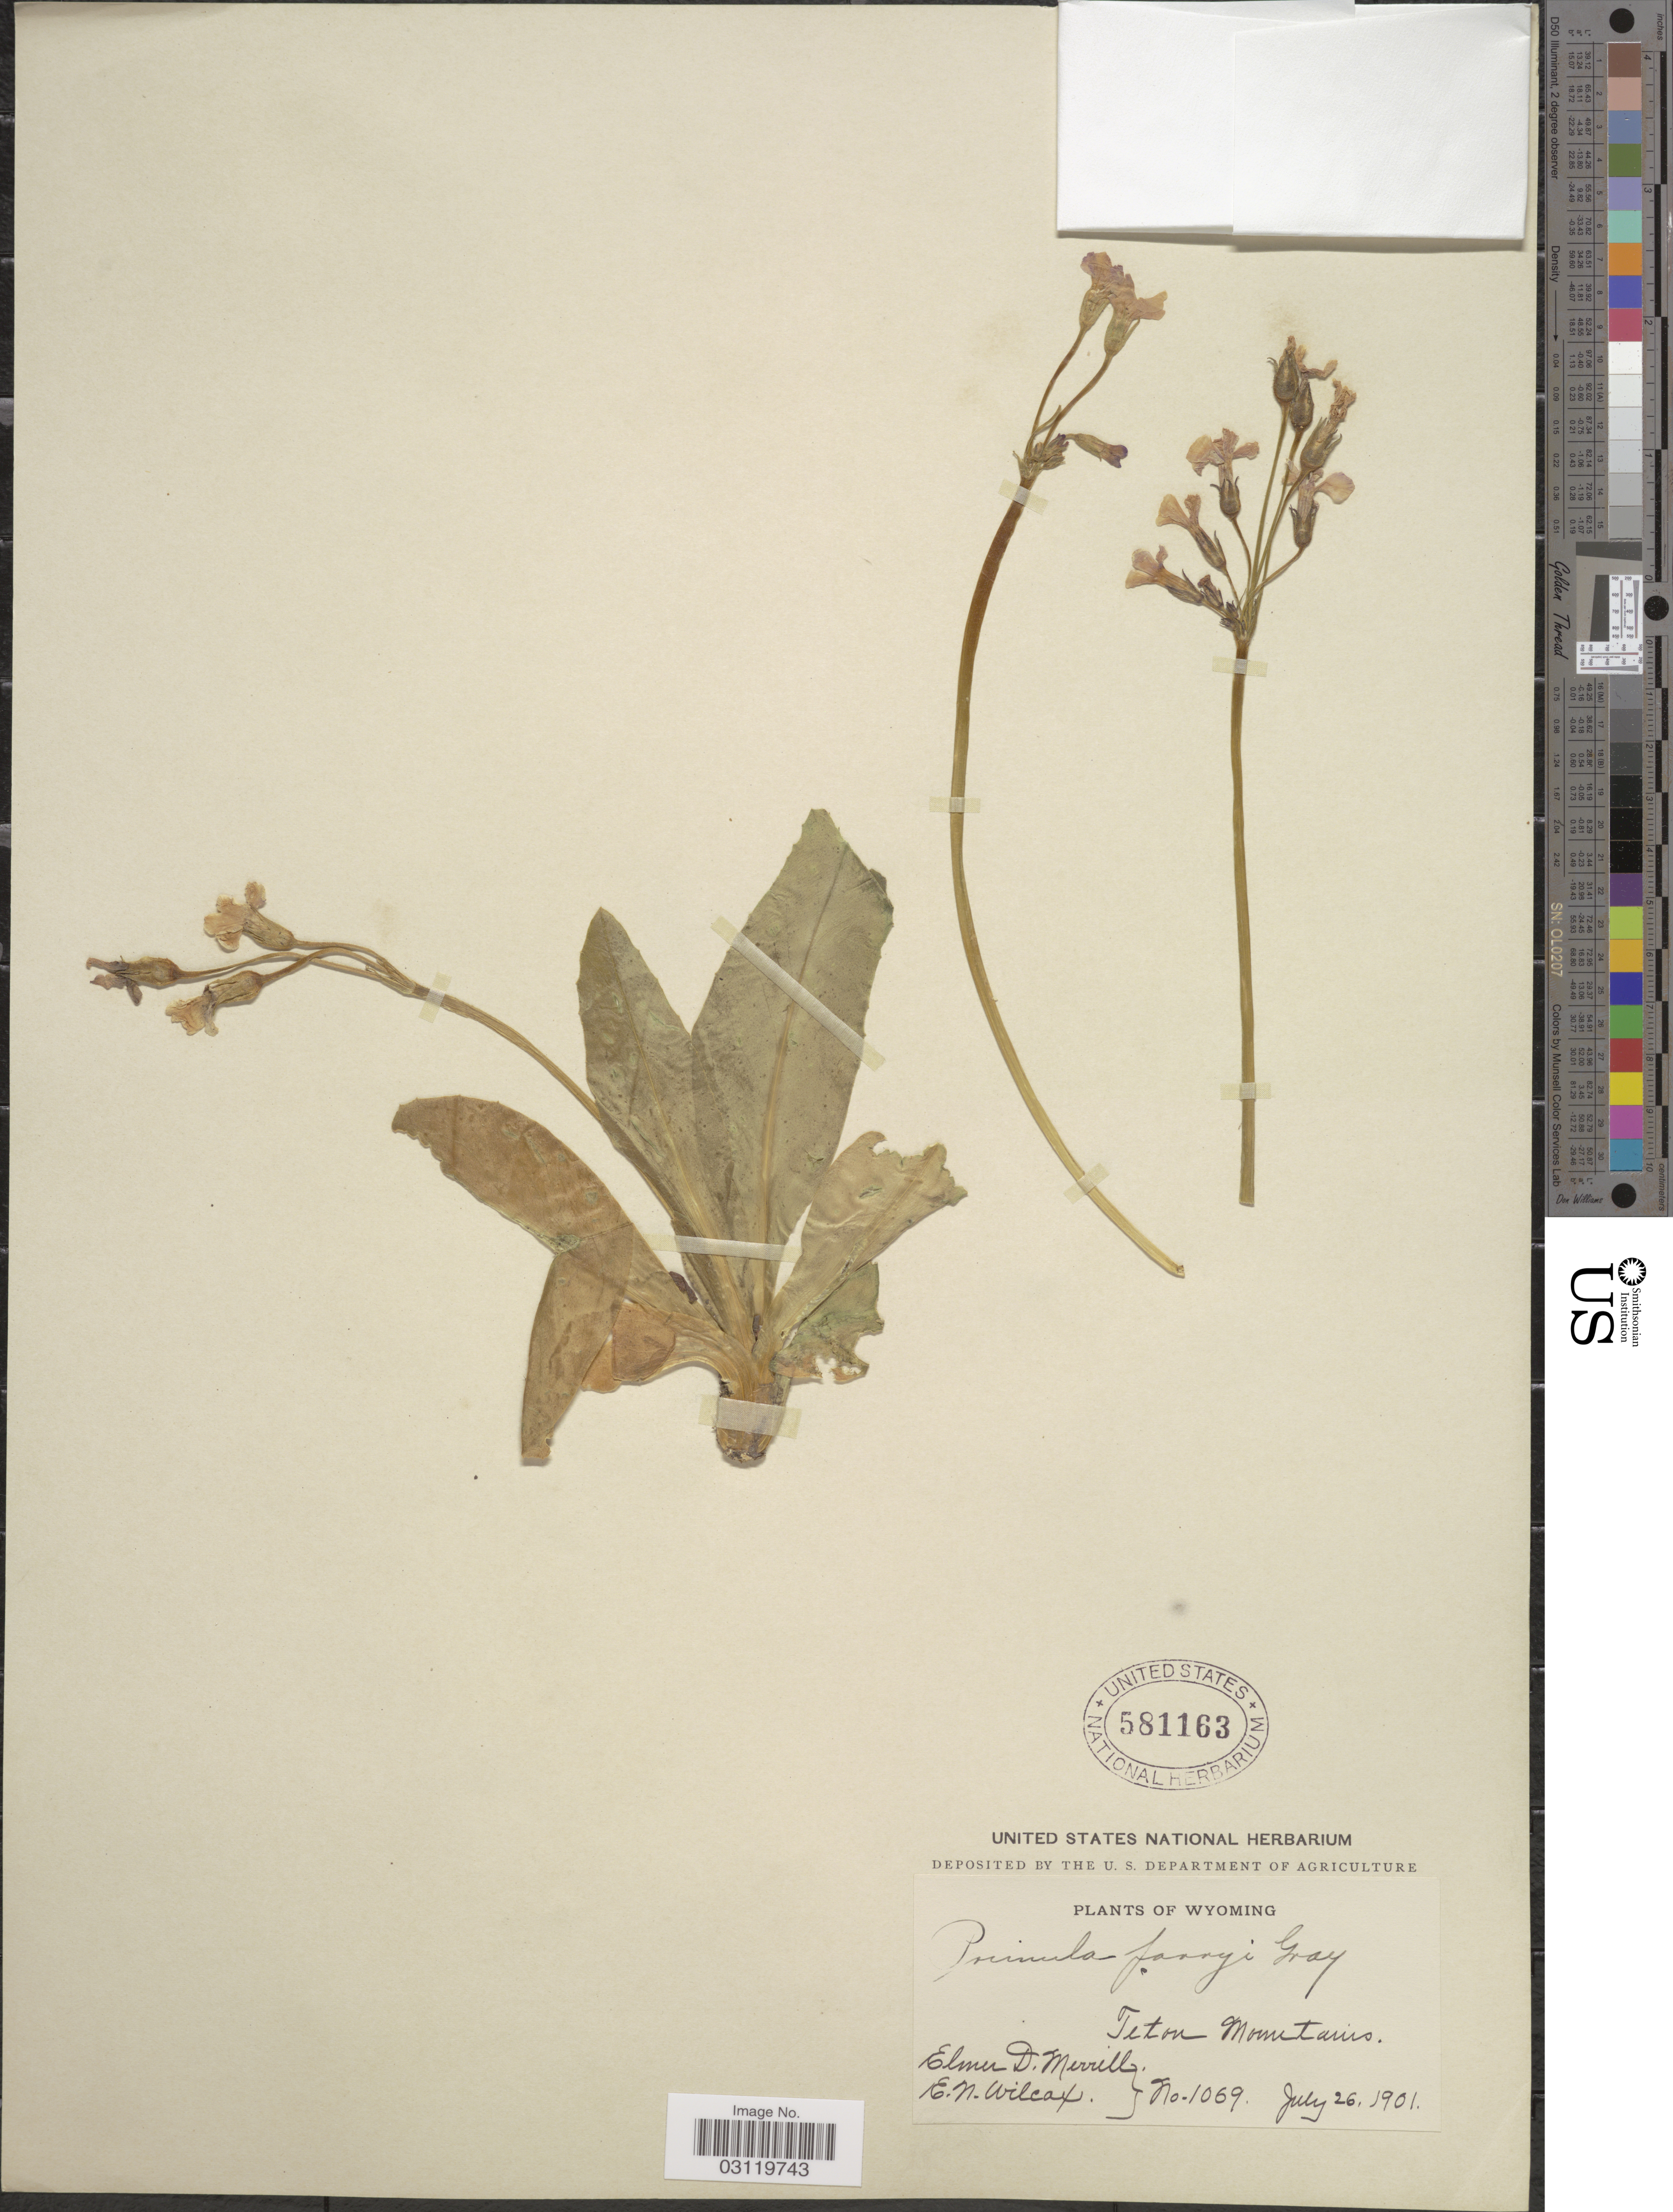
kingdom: Plantae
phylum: Tracheophyta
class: Magnoliopsida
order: Ericales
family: Primulaceae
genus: Primula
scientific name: Primula parryi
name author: A. Gray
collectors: E. D. Merrill & E. Wilcox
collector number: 1069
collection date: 1901-07-26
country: United States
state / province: Wyoming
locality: Teton Mountains.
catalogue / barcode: US 581163